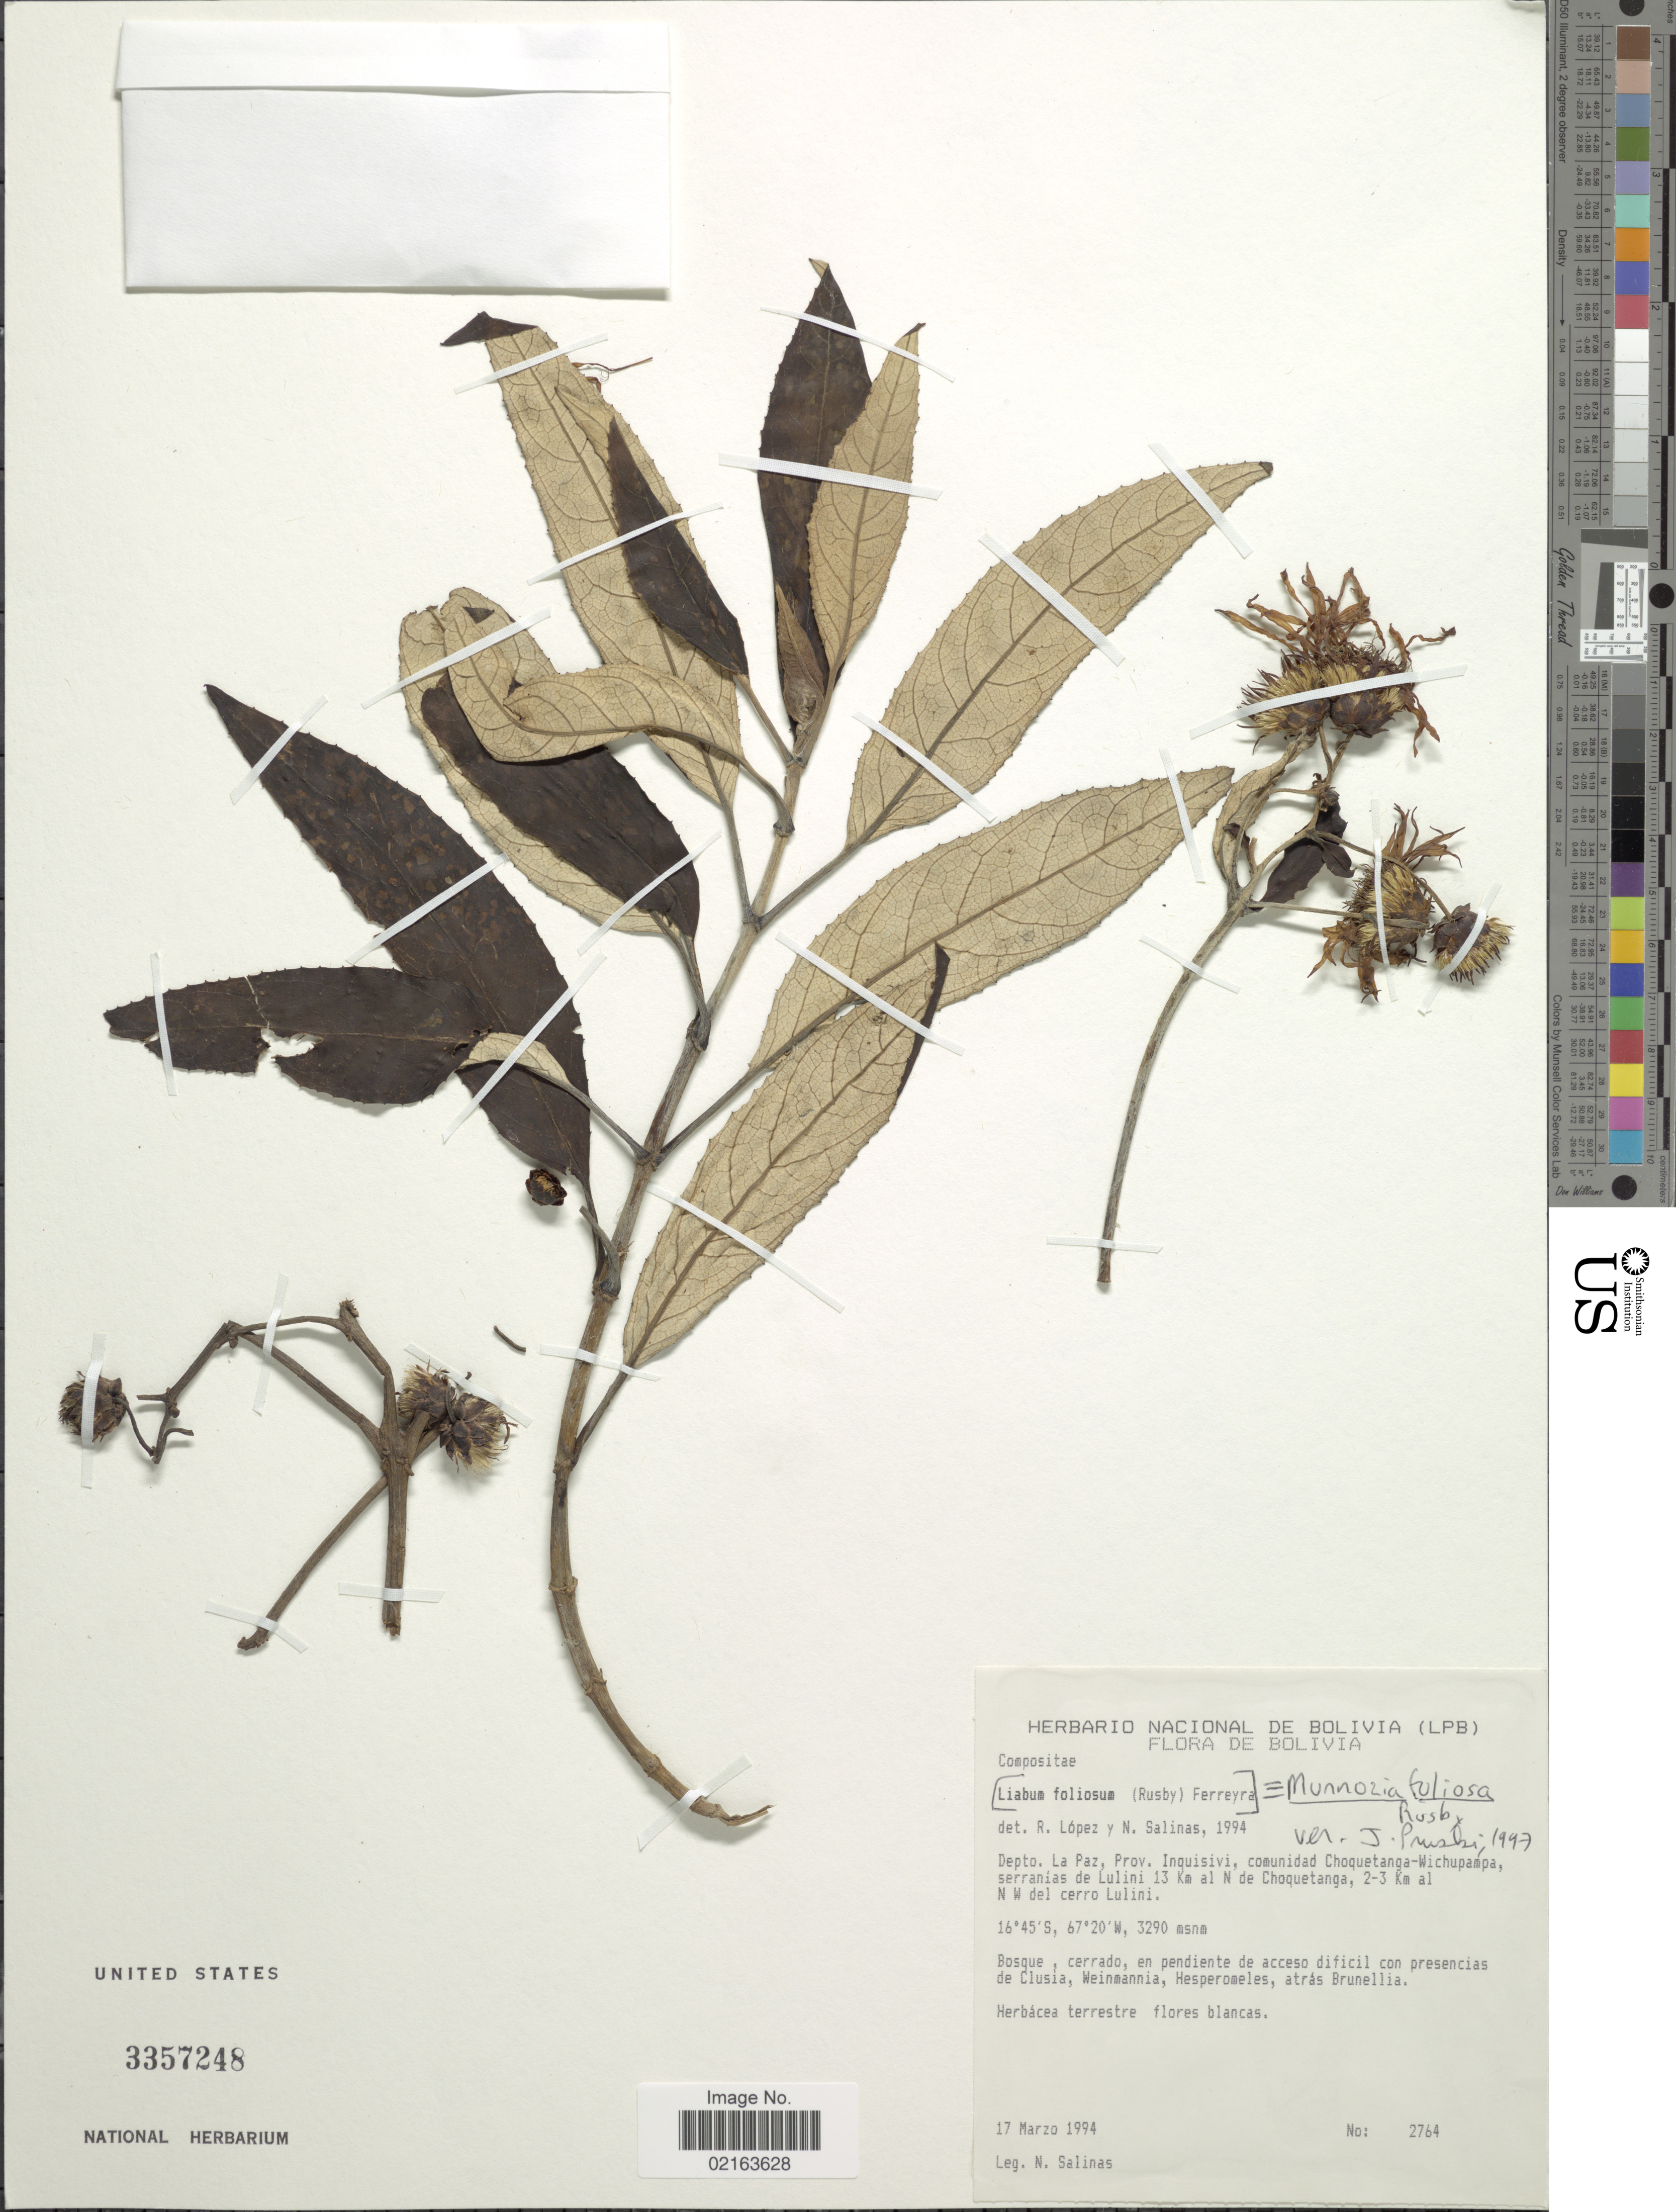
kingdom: Plantae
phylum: Tracheophyta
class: Magnoliopsida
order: Asterales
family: Asteraceae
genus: Munnozia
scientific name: Munnozia foliosa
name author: Rusby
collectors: N. Salinas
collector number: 2764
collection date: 1994-03-17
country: Bolivia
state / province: La Paz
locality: Depto. La Paz, Prov. Inquisivi, comunidad Choquetanga-Wichupampa, serranías de Lulini 13 Km al N de Choquetanga, 2-3 Km al N W del cerro Lulini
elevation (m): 3290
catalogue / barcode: US 3357248